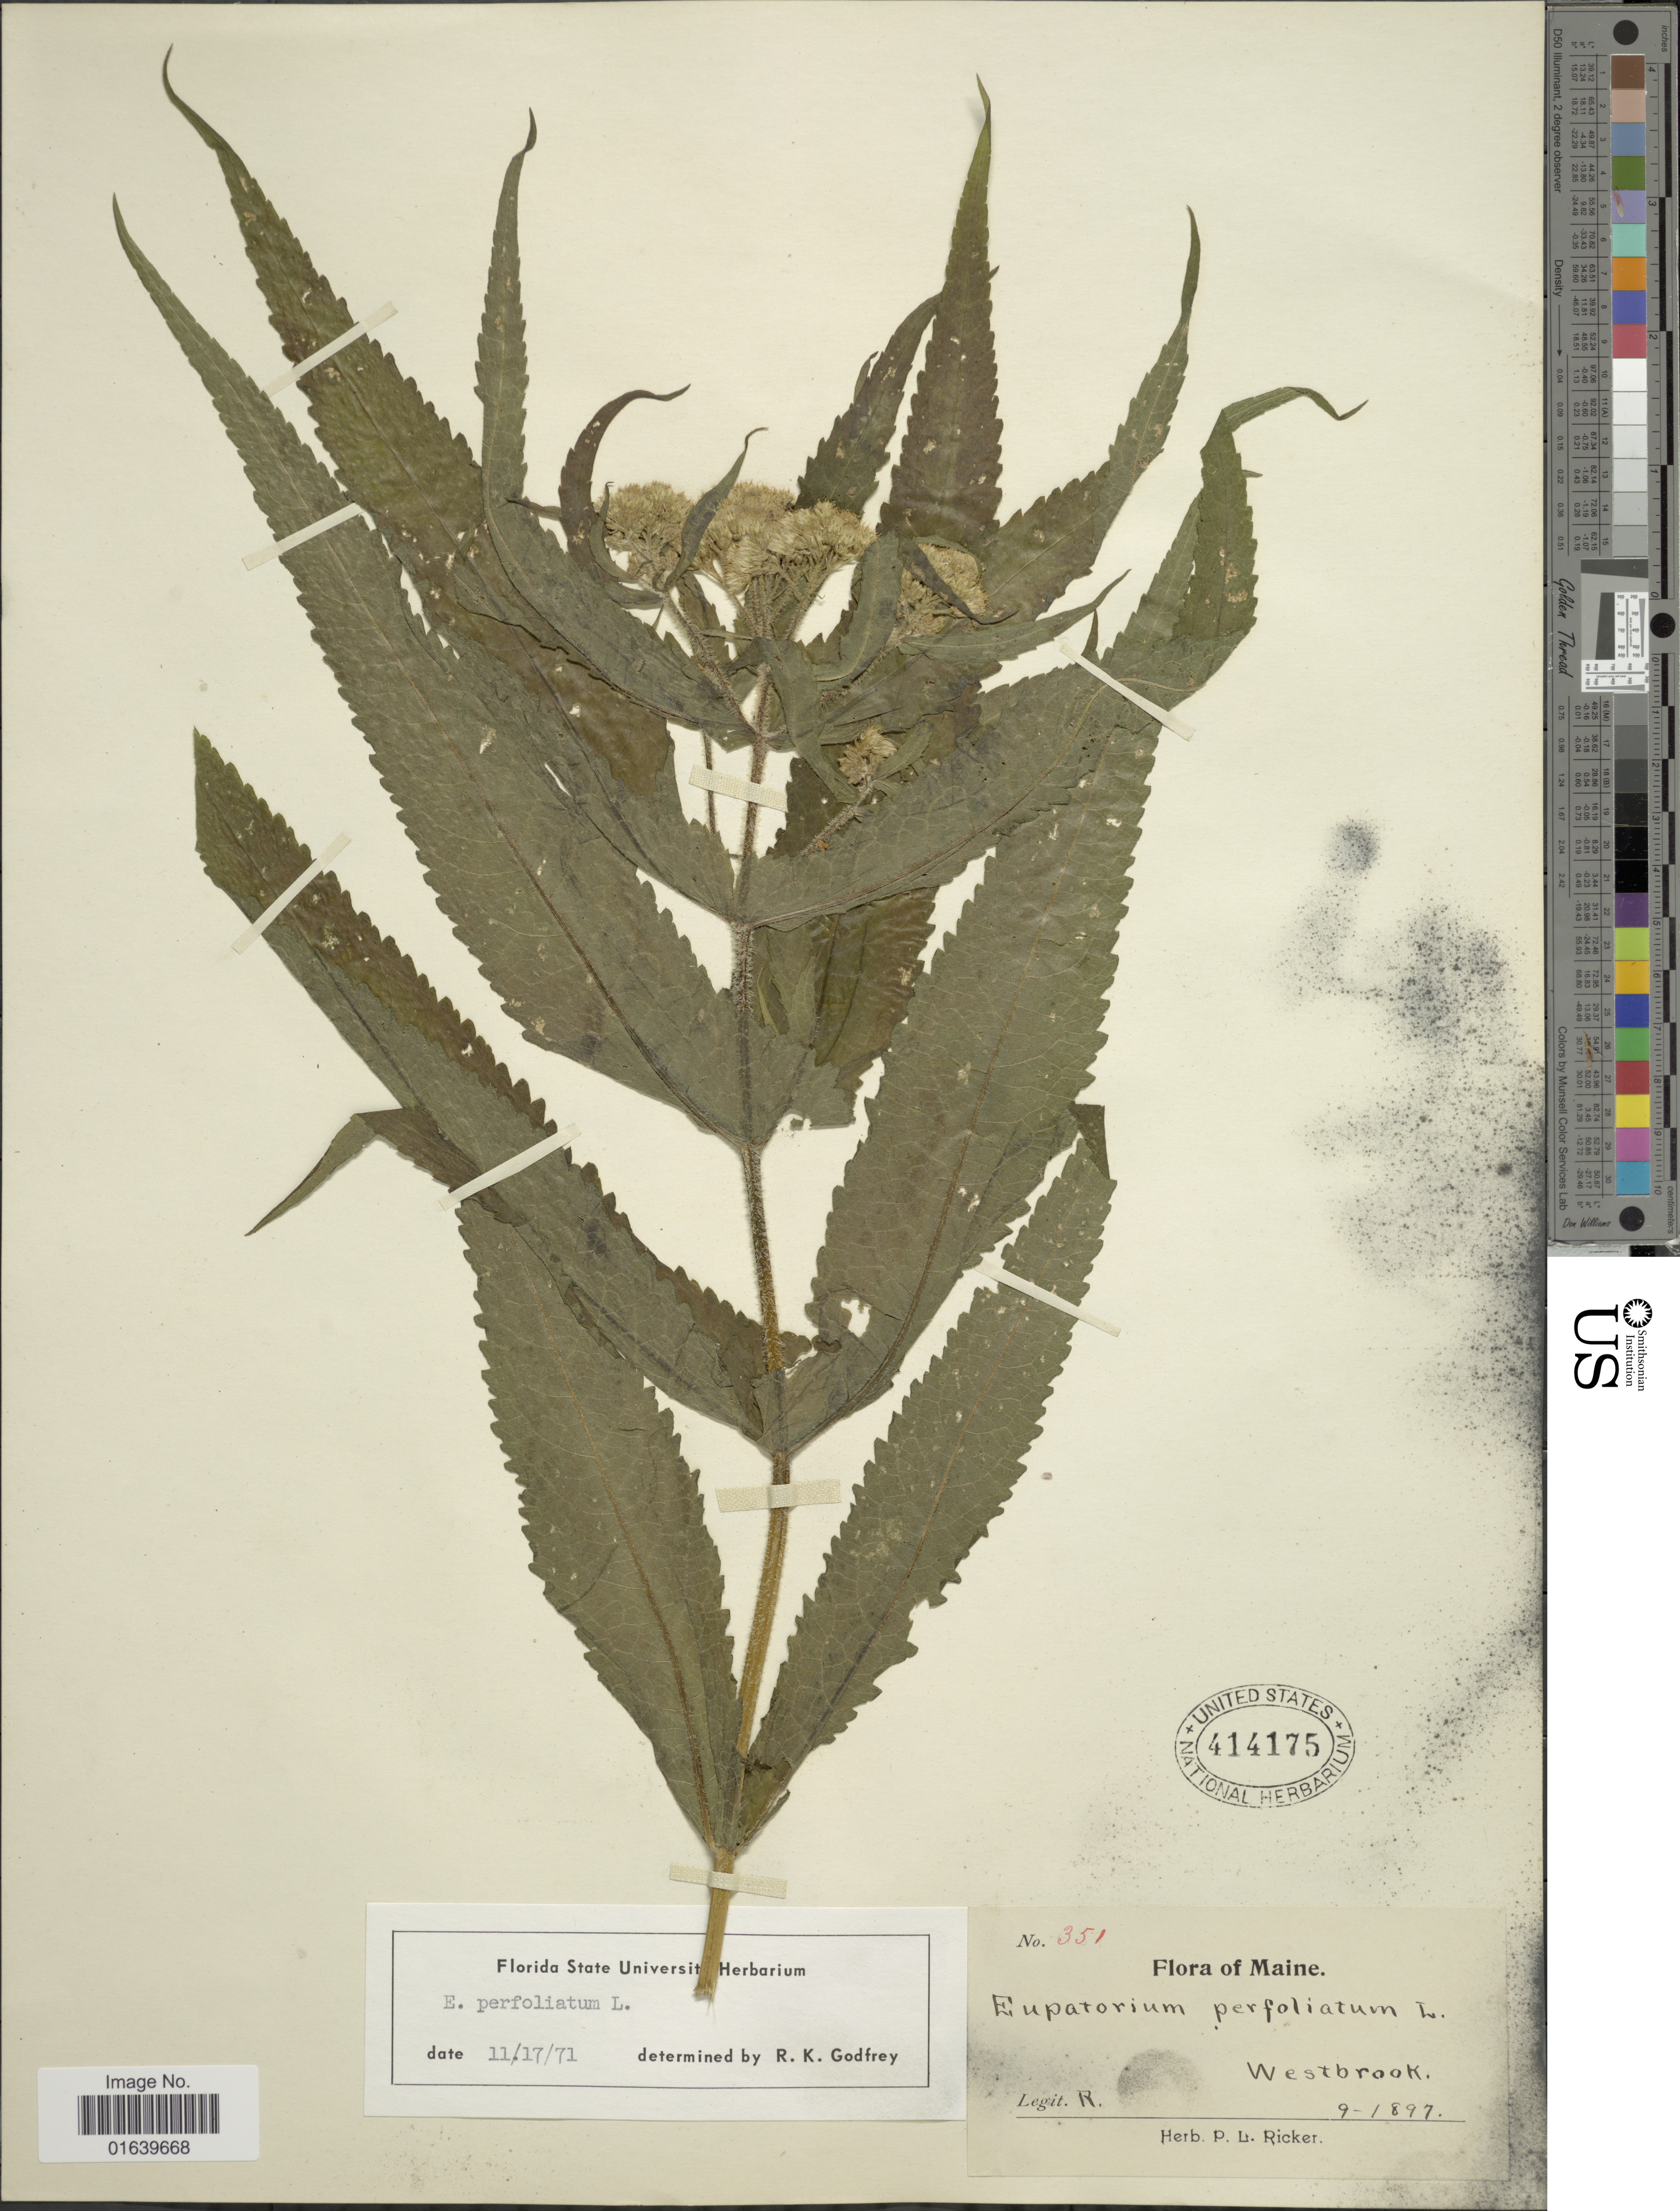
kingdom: Plantae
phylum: Tracheophyta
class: Magnoliopsida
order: Asterales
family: Asteraceae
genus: Eupatorium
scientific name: Eupatorium perfoliatum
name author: L.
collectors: P. Ricker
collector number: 351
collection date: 1897-09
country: United States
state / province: Maine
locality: Westbrook.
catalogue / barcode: US 414175